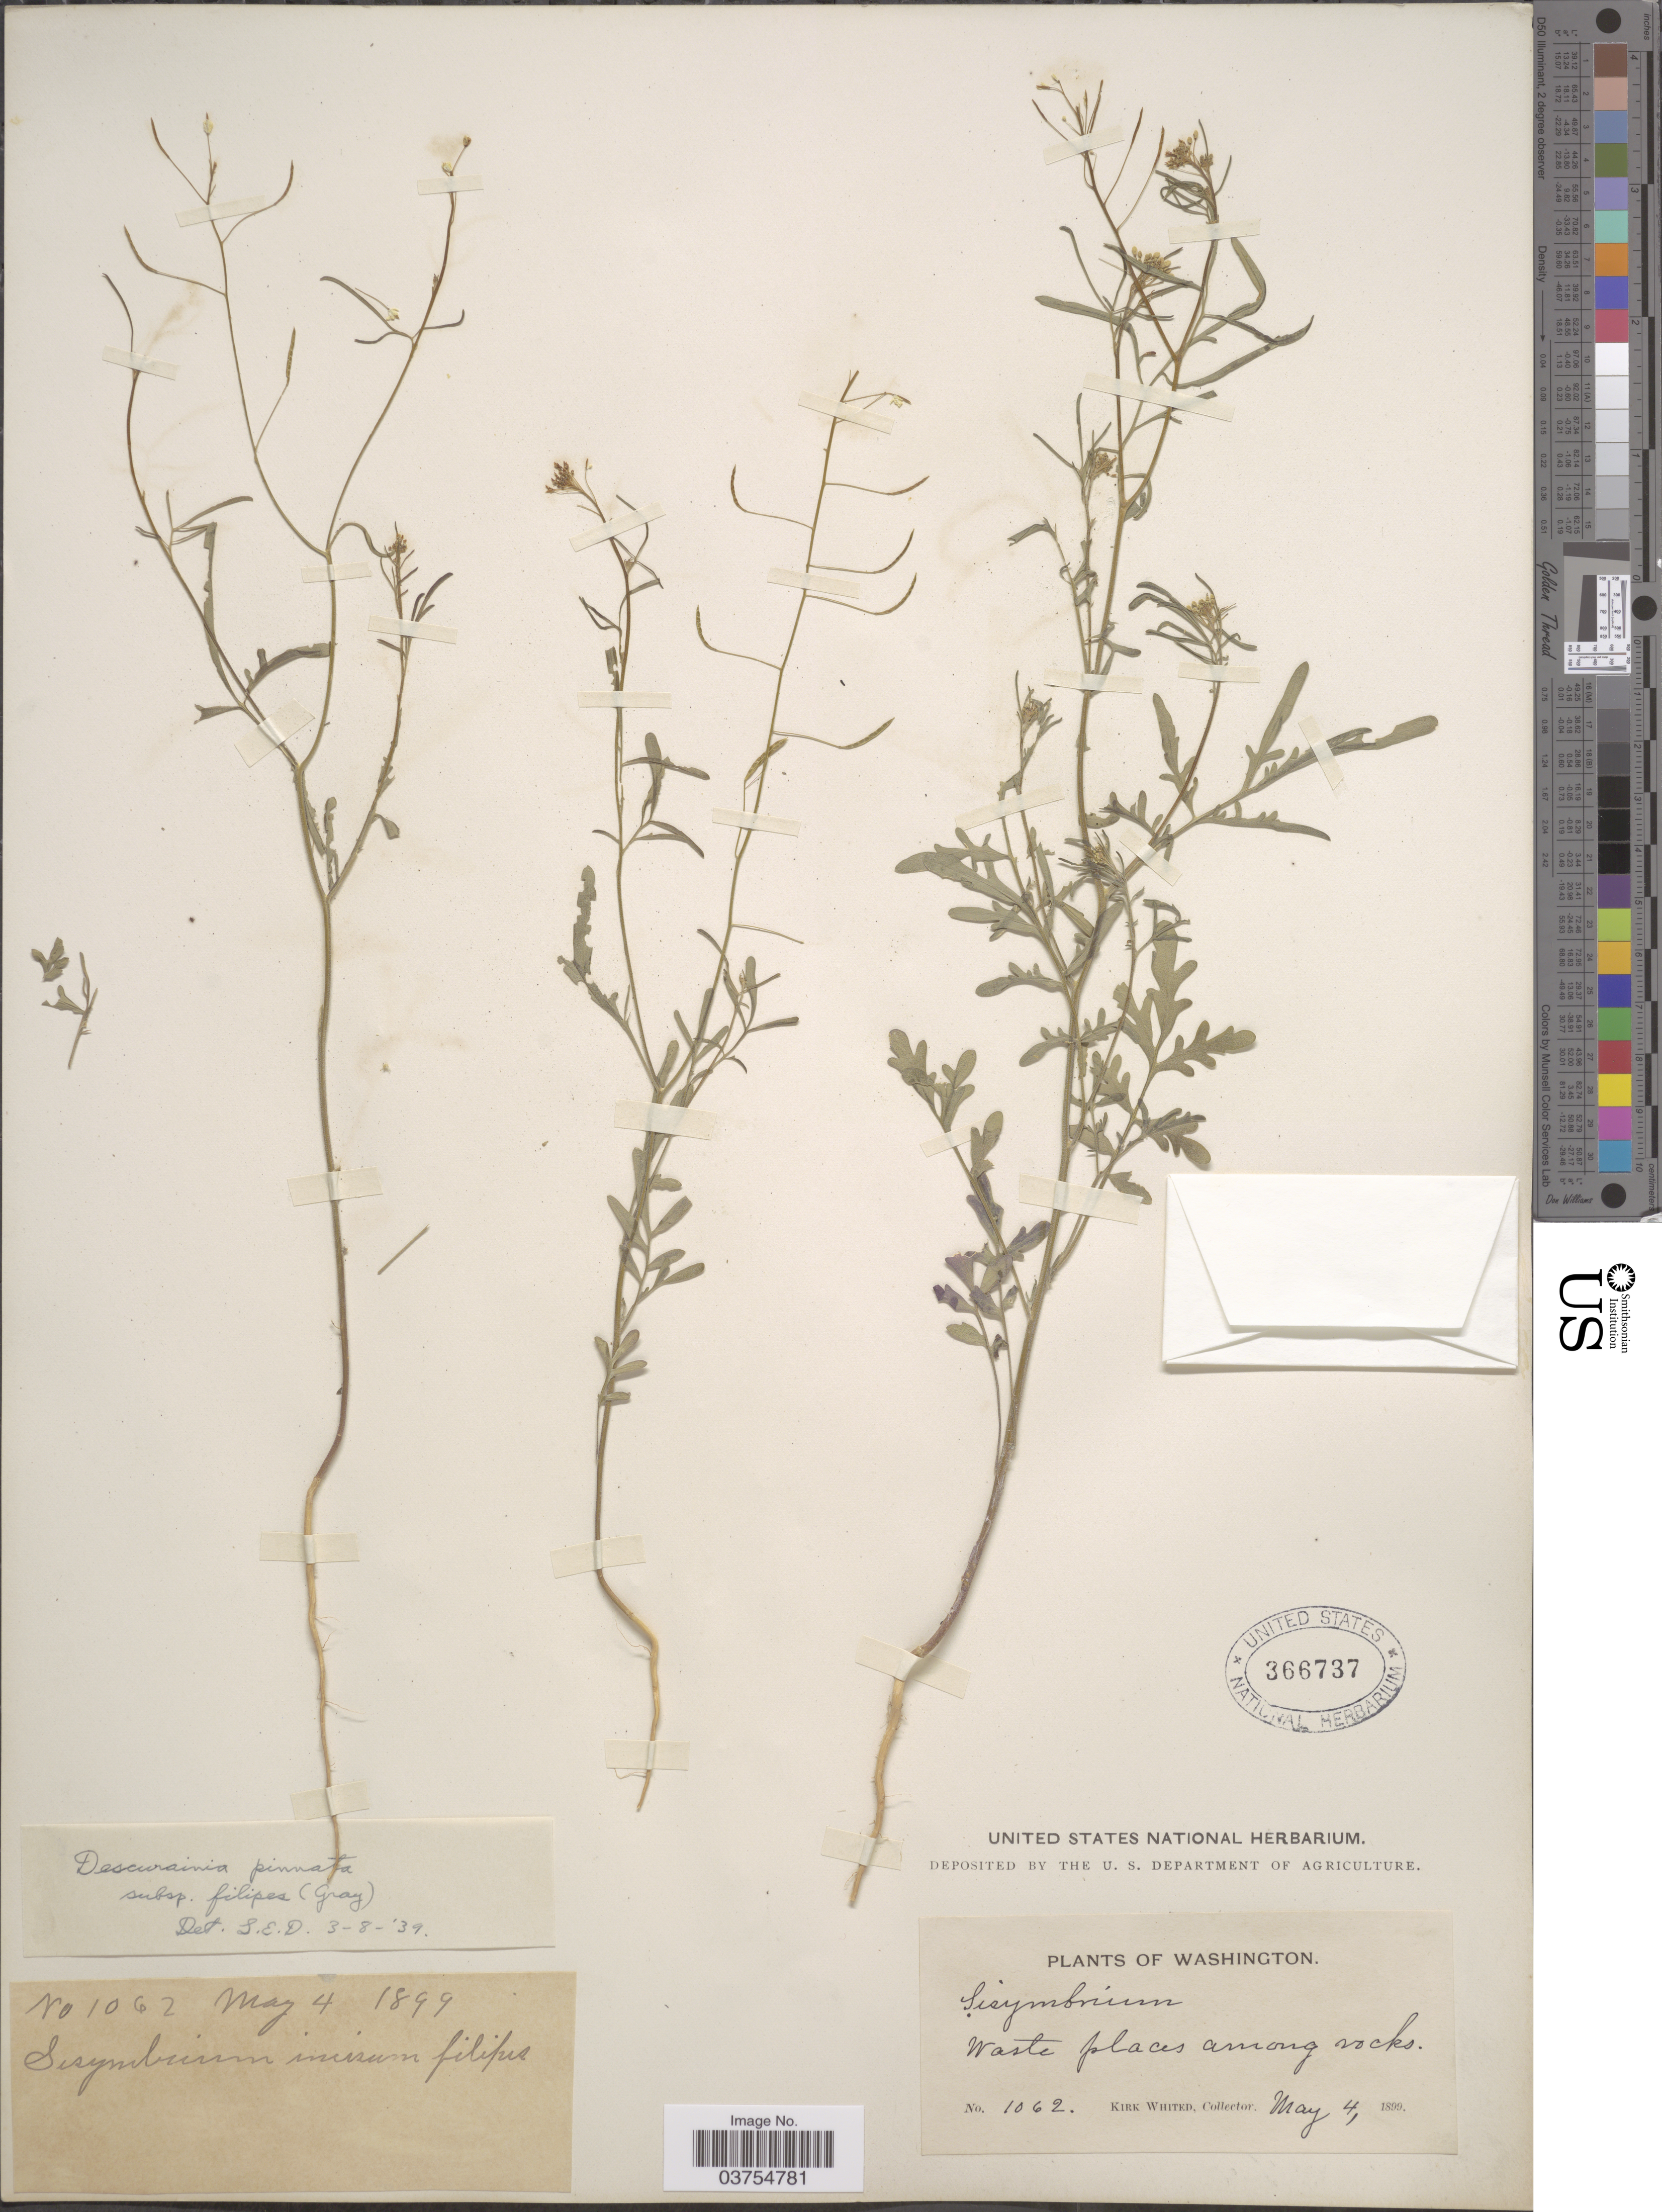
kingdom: Plantae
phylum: Tracheophyta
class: Magnoliopsida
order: Brassicales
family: Brassicaceae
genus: Descurainia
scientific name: Descurainia pinnata subsp. filipes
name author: (A. Gray) Detling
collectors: K. Whited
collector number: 1062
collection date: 1899-05-04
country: United States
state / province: Washington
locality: Waste places among rocks.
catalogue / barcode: US 366737